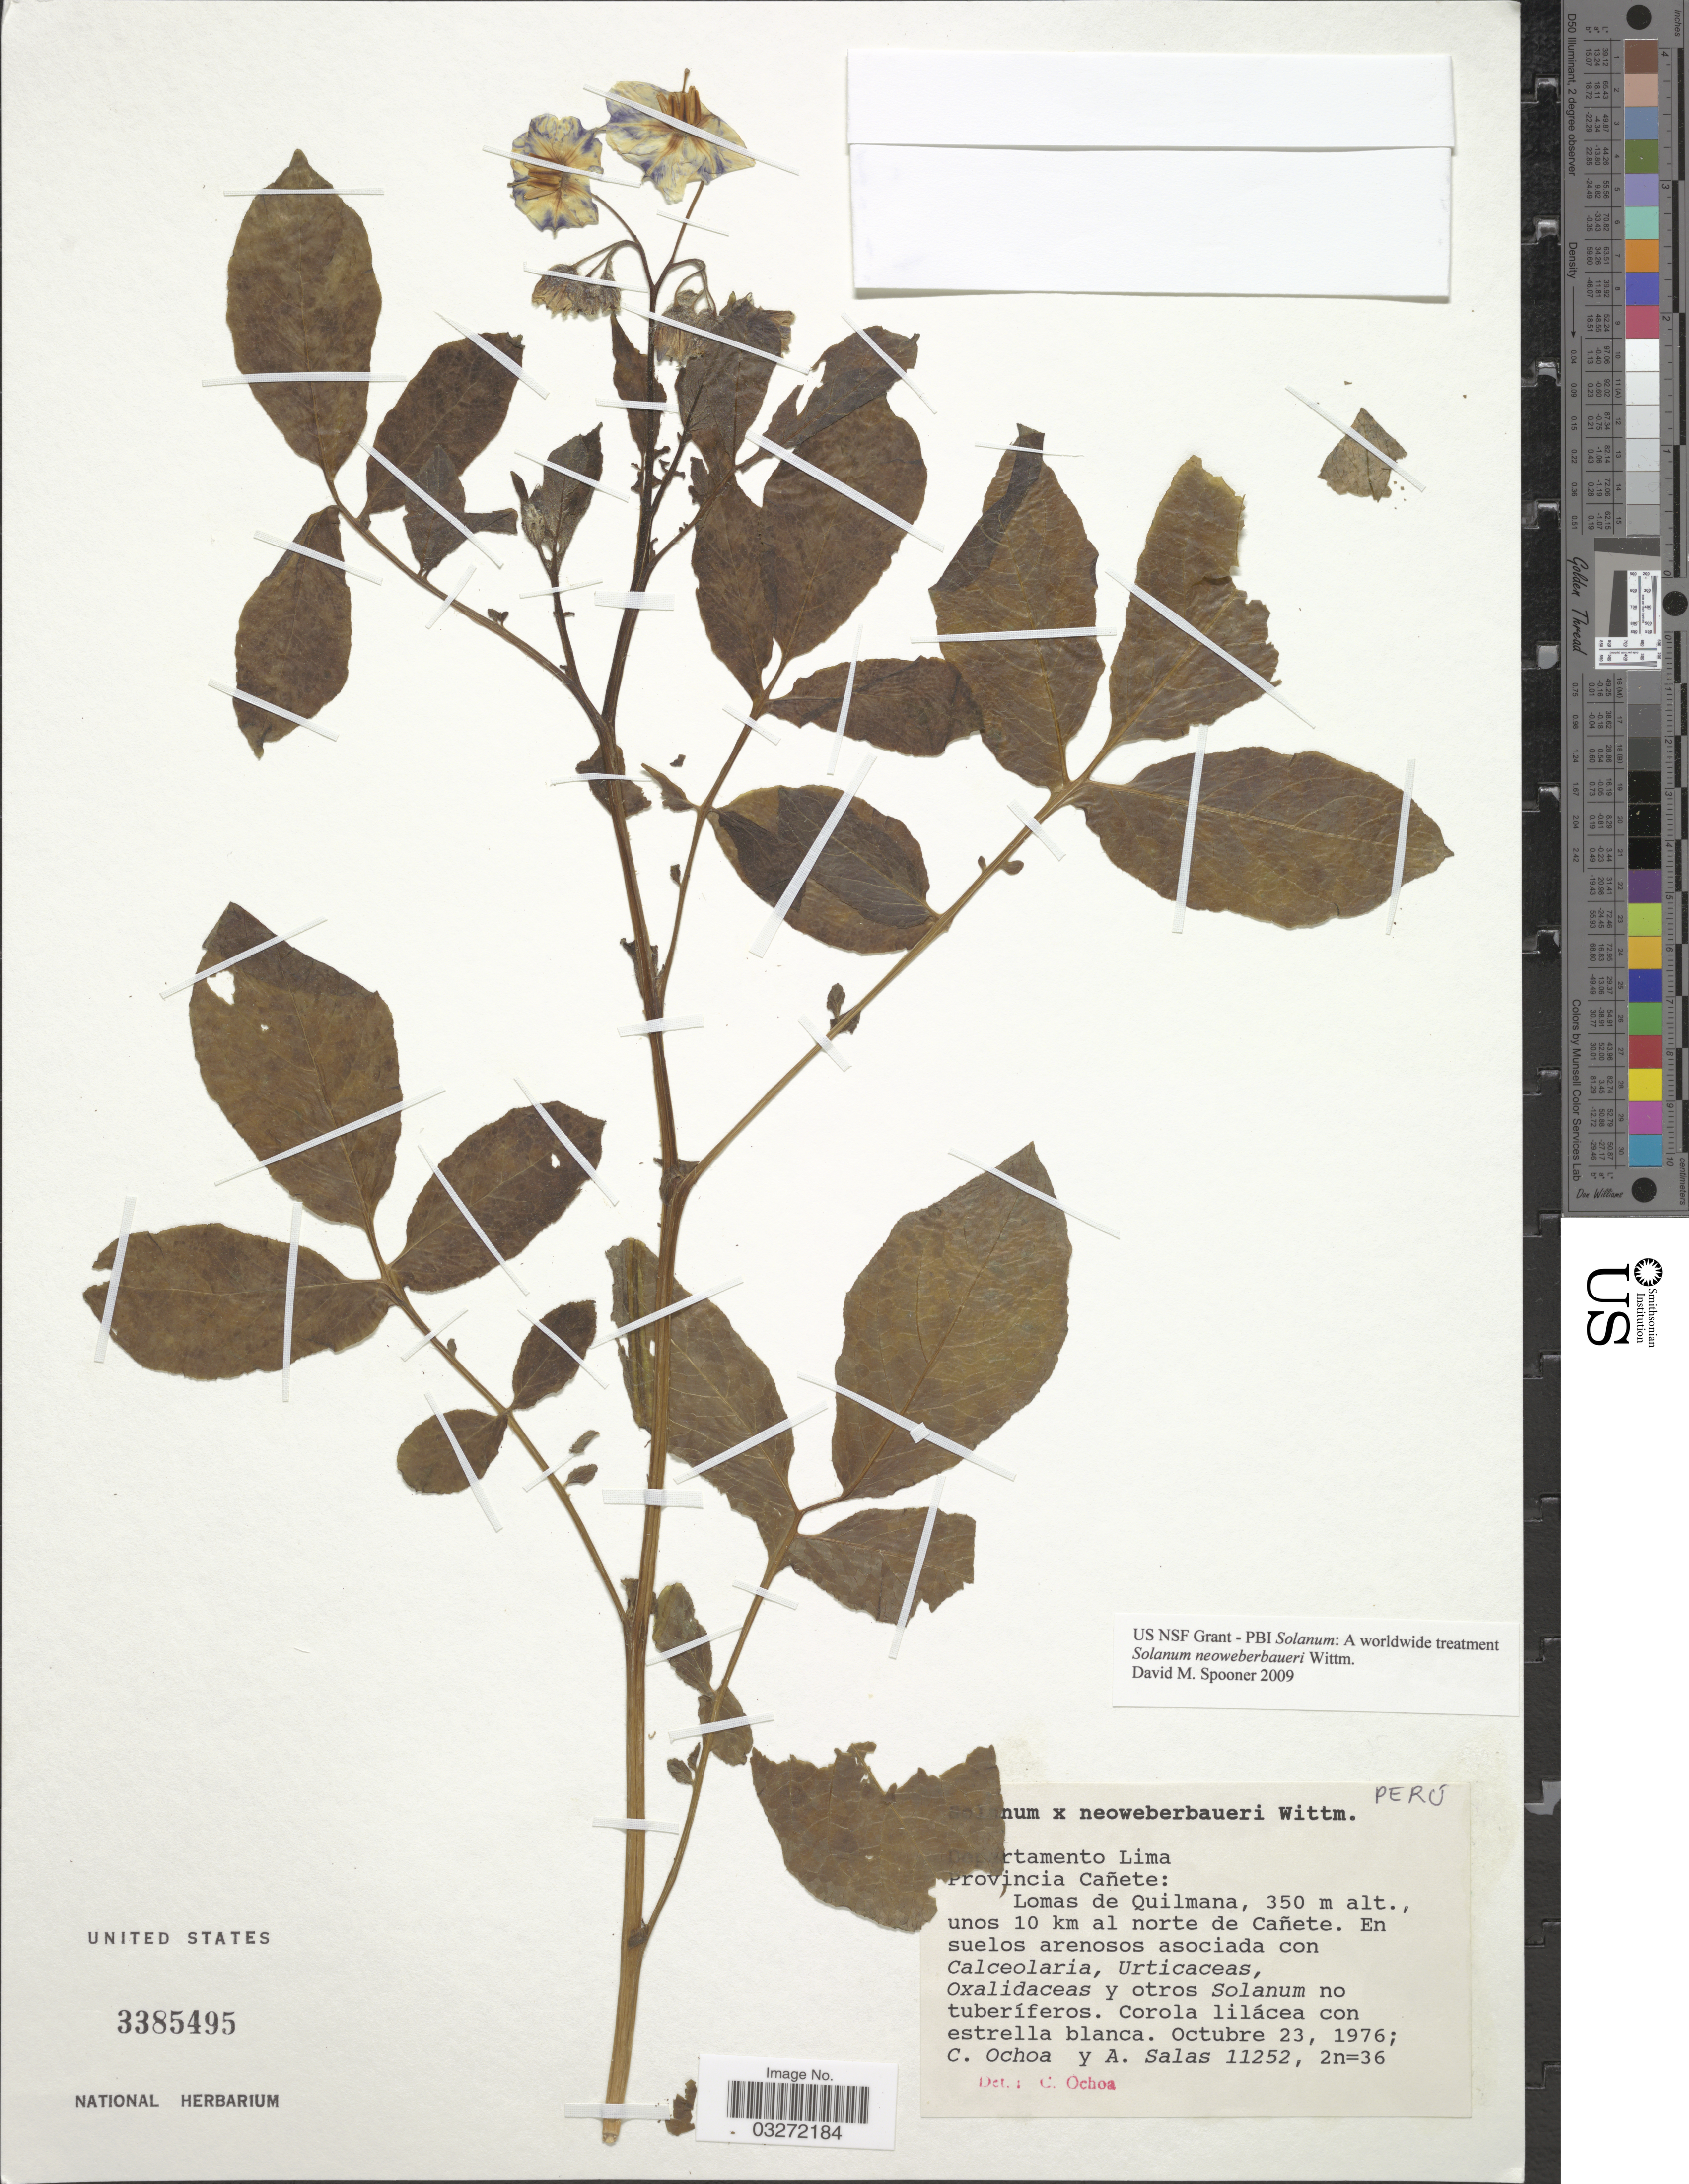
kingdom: Plantae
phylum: Tracheophyta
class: Magnoliopsida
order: Solanales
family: Solanaceae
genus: Solanum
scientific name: Solanum neoweberbaueri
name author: Wittmack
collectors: C. Ochoa & A. Salas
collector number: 11252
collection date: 1976-10-23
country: Peru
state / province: Lima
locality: Departamento Lima. Provincia Cañete: Lomas de Quilmana, unos 10 km al norte de Cañete.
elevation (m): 350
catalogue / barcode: US 3385495